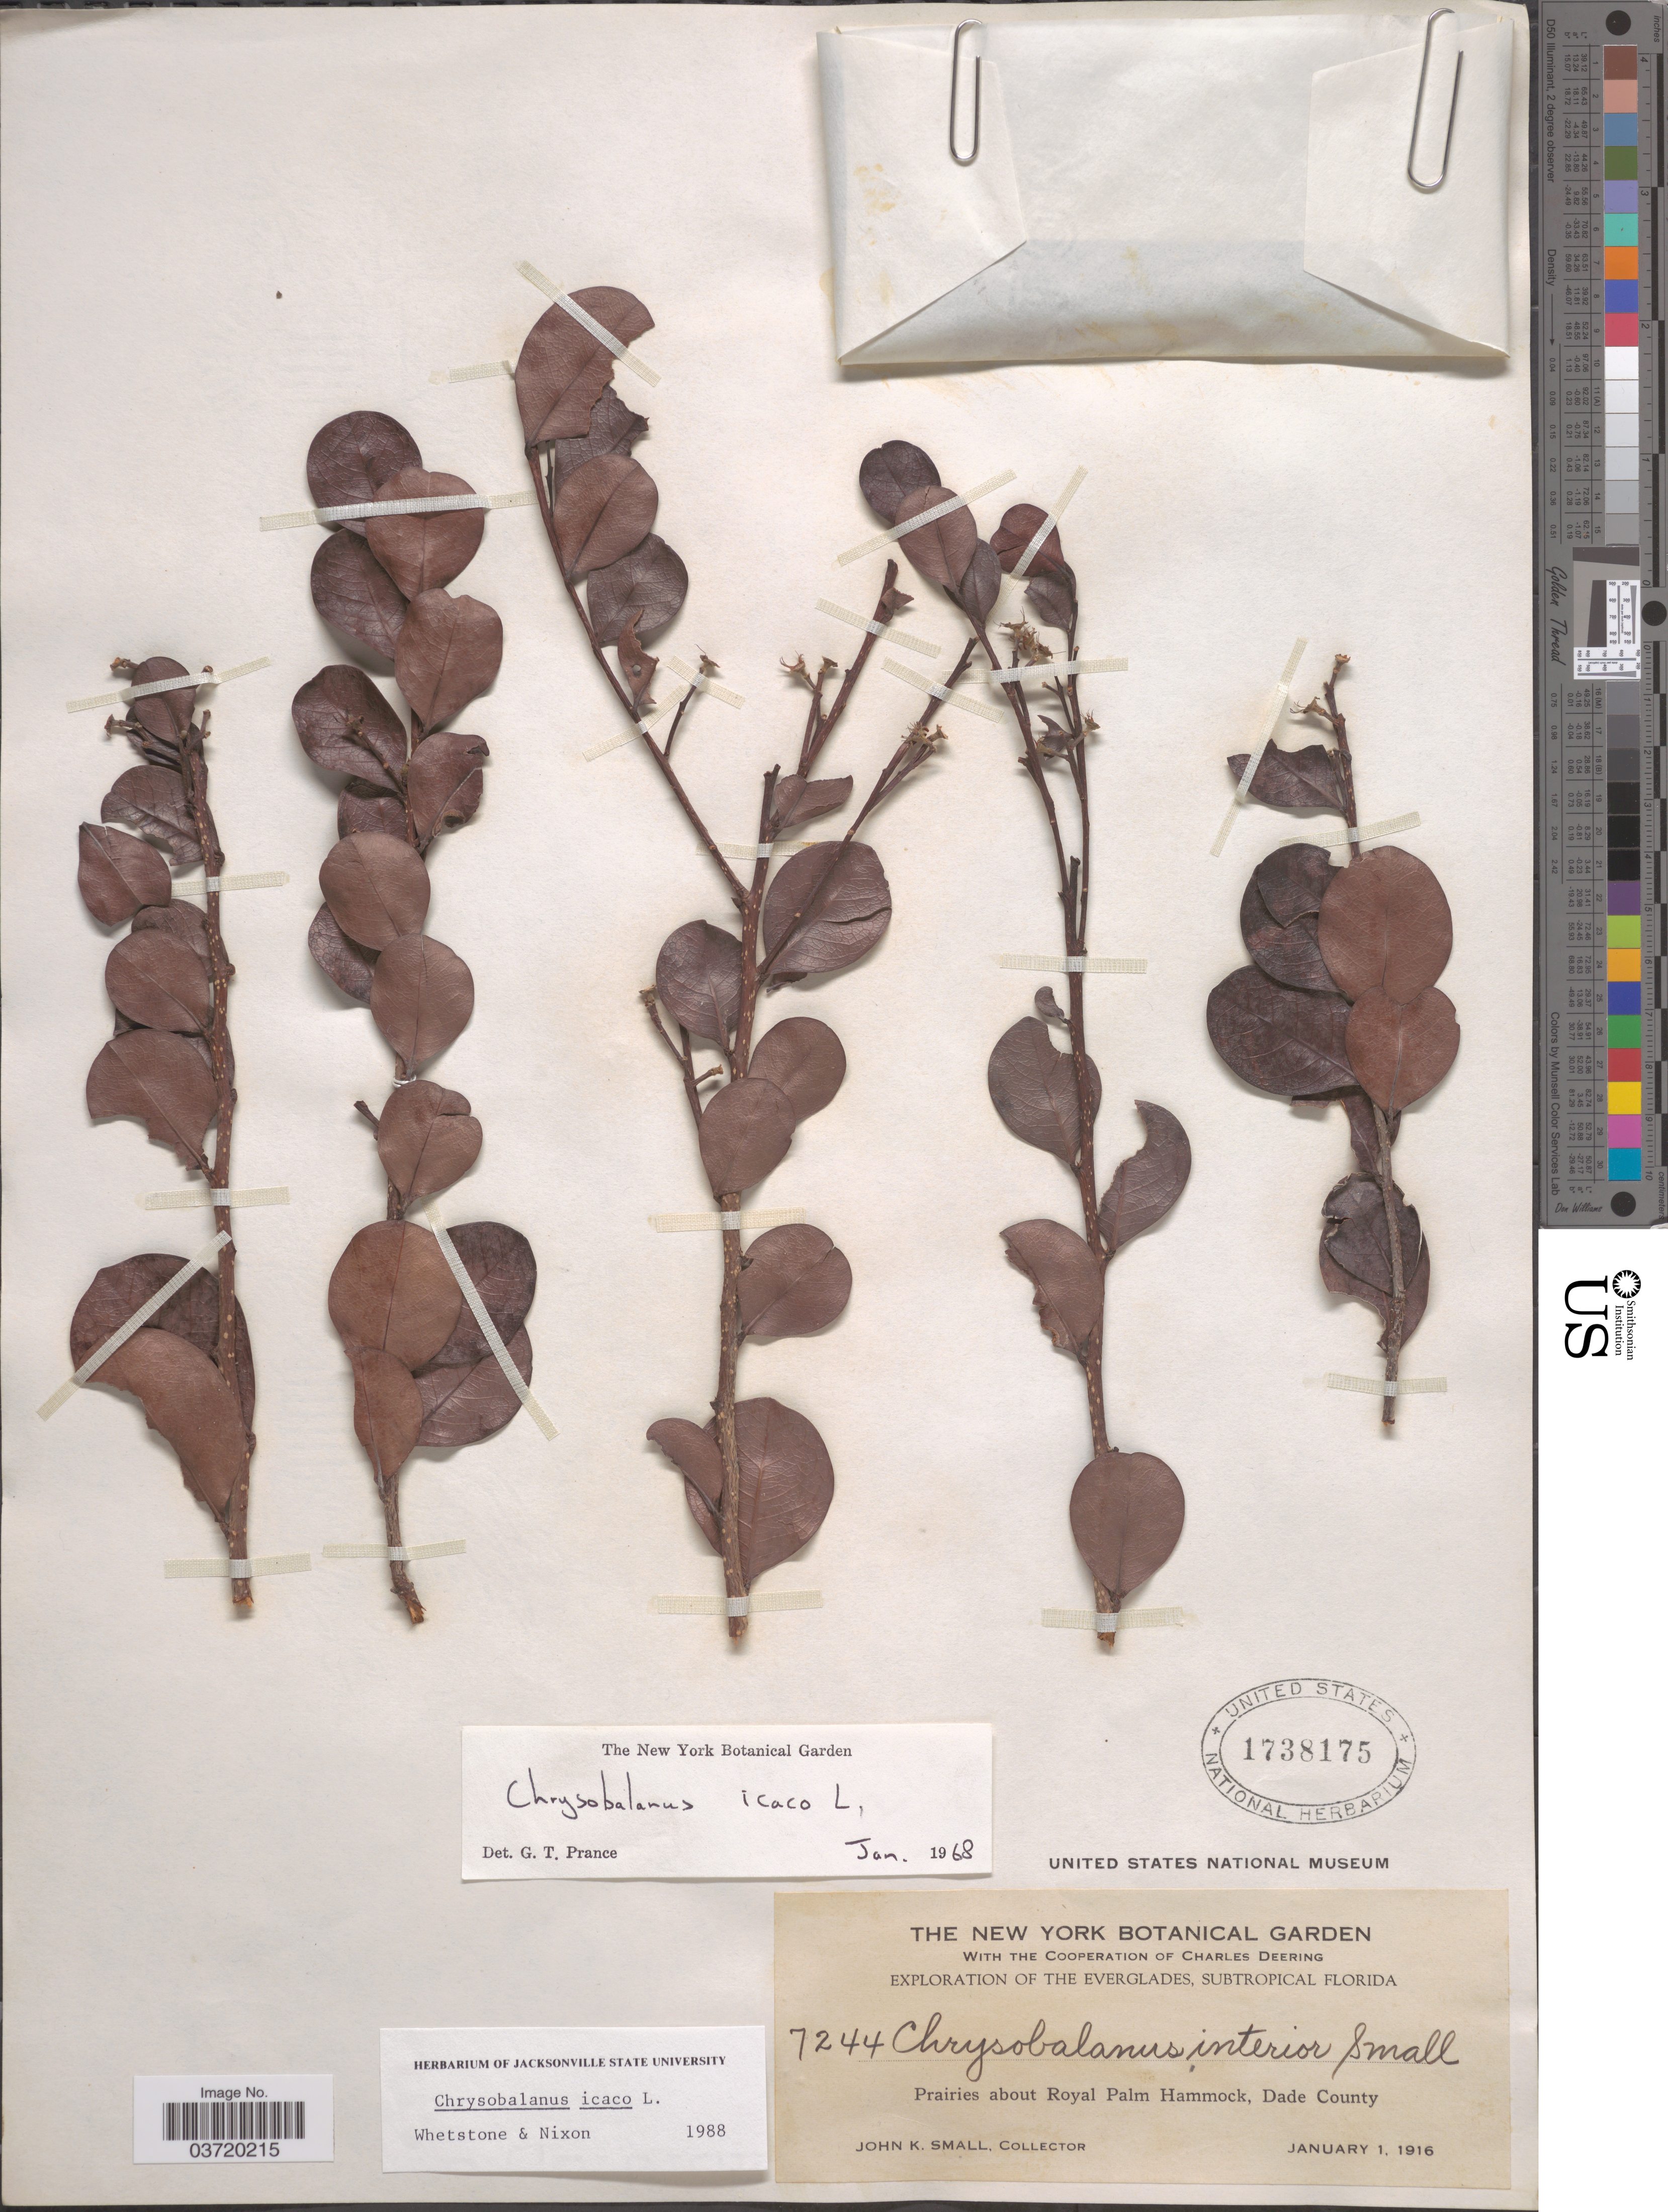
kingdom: Plantae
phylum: Tracheophyta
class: Magnoliopsida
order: Malpighiales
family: Chrysobalanaceae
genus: Chrysobalanus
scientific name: Chrysobalanus icaco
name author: L.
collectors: J. K. Small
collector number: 7244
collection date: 1916-01-01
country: United States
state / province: Florida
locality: The Everglades, Subtropical Florida. Prairies about Royal Palm Hammock, Dade County.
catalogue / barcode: US 1738175